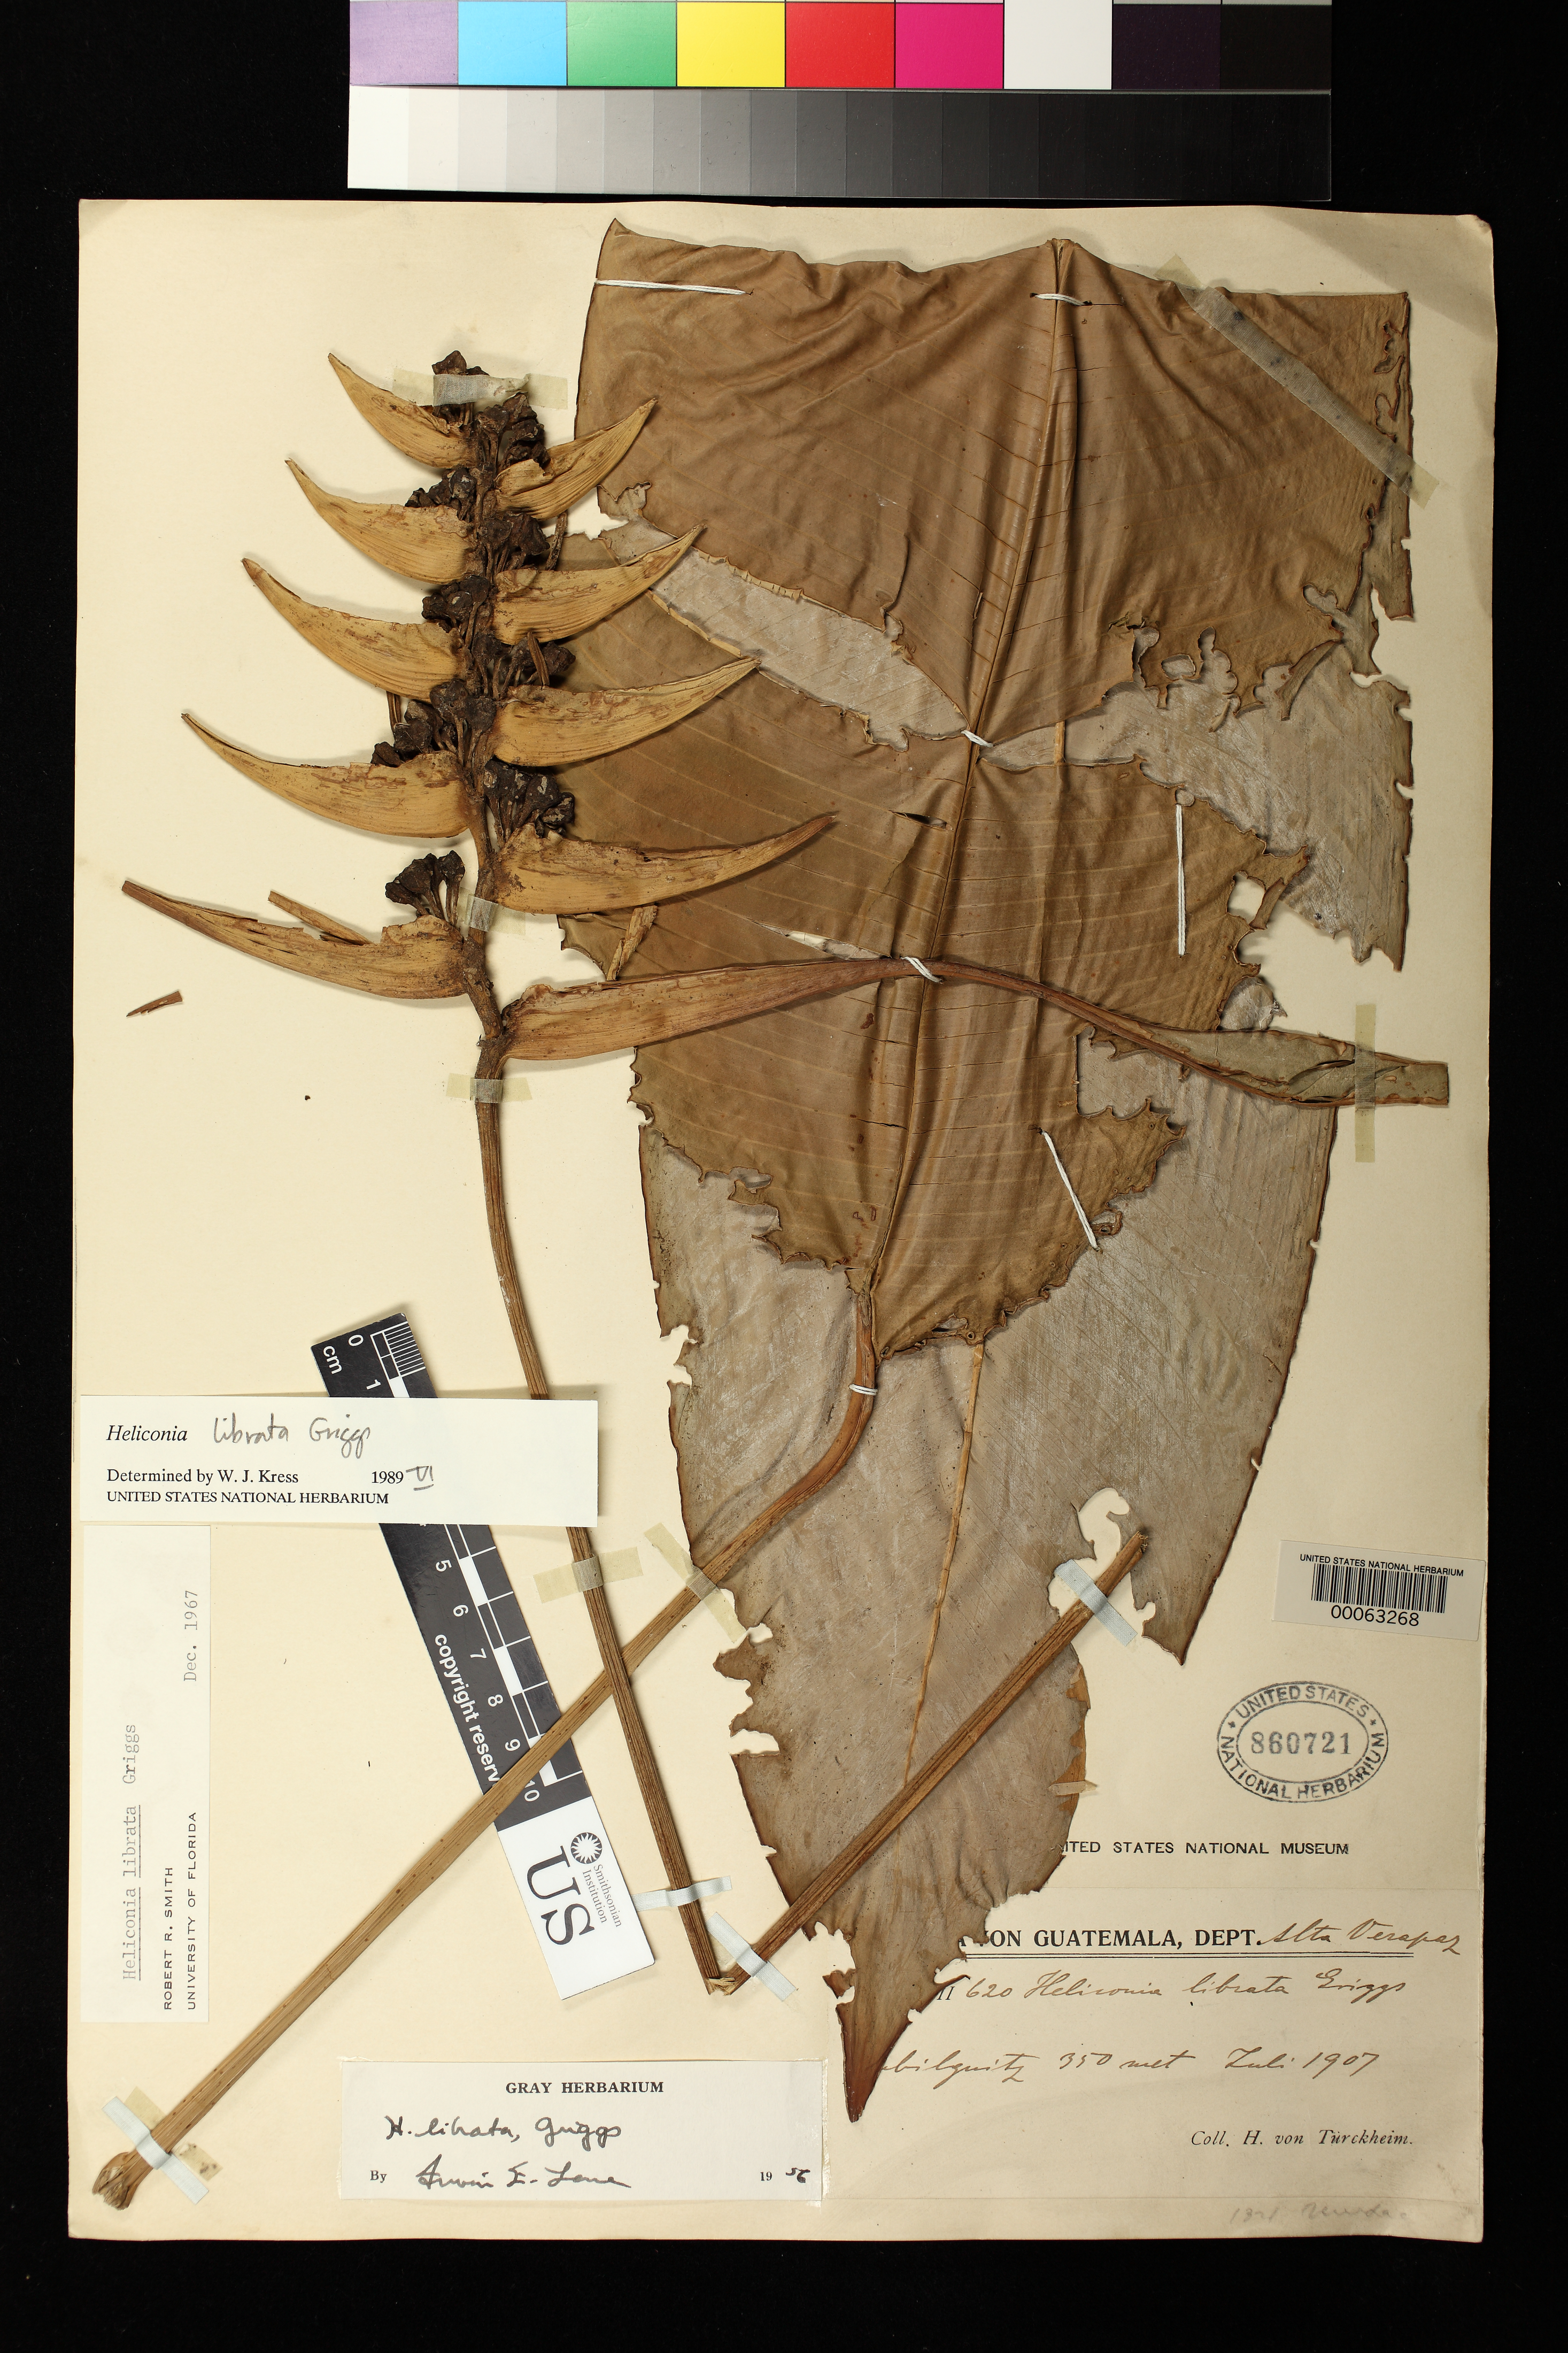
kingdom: Plantae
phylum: Tracheophyta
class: Liliopsida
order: Zingiberales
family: Heliconiaceae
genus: Heliconia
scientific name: Heliconia librata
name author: R.F. Griggs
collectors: H. von Türckheim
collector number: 620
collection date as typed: Jul 1907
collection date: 1907-07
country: Guatemala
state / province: Alta Verapaz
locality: Cubilquitz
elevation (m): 350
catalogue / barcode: US 860721